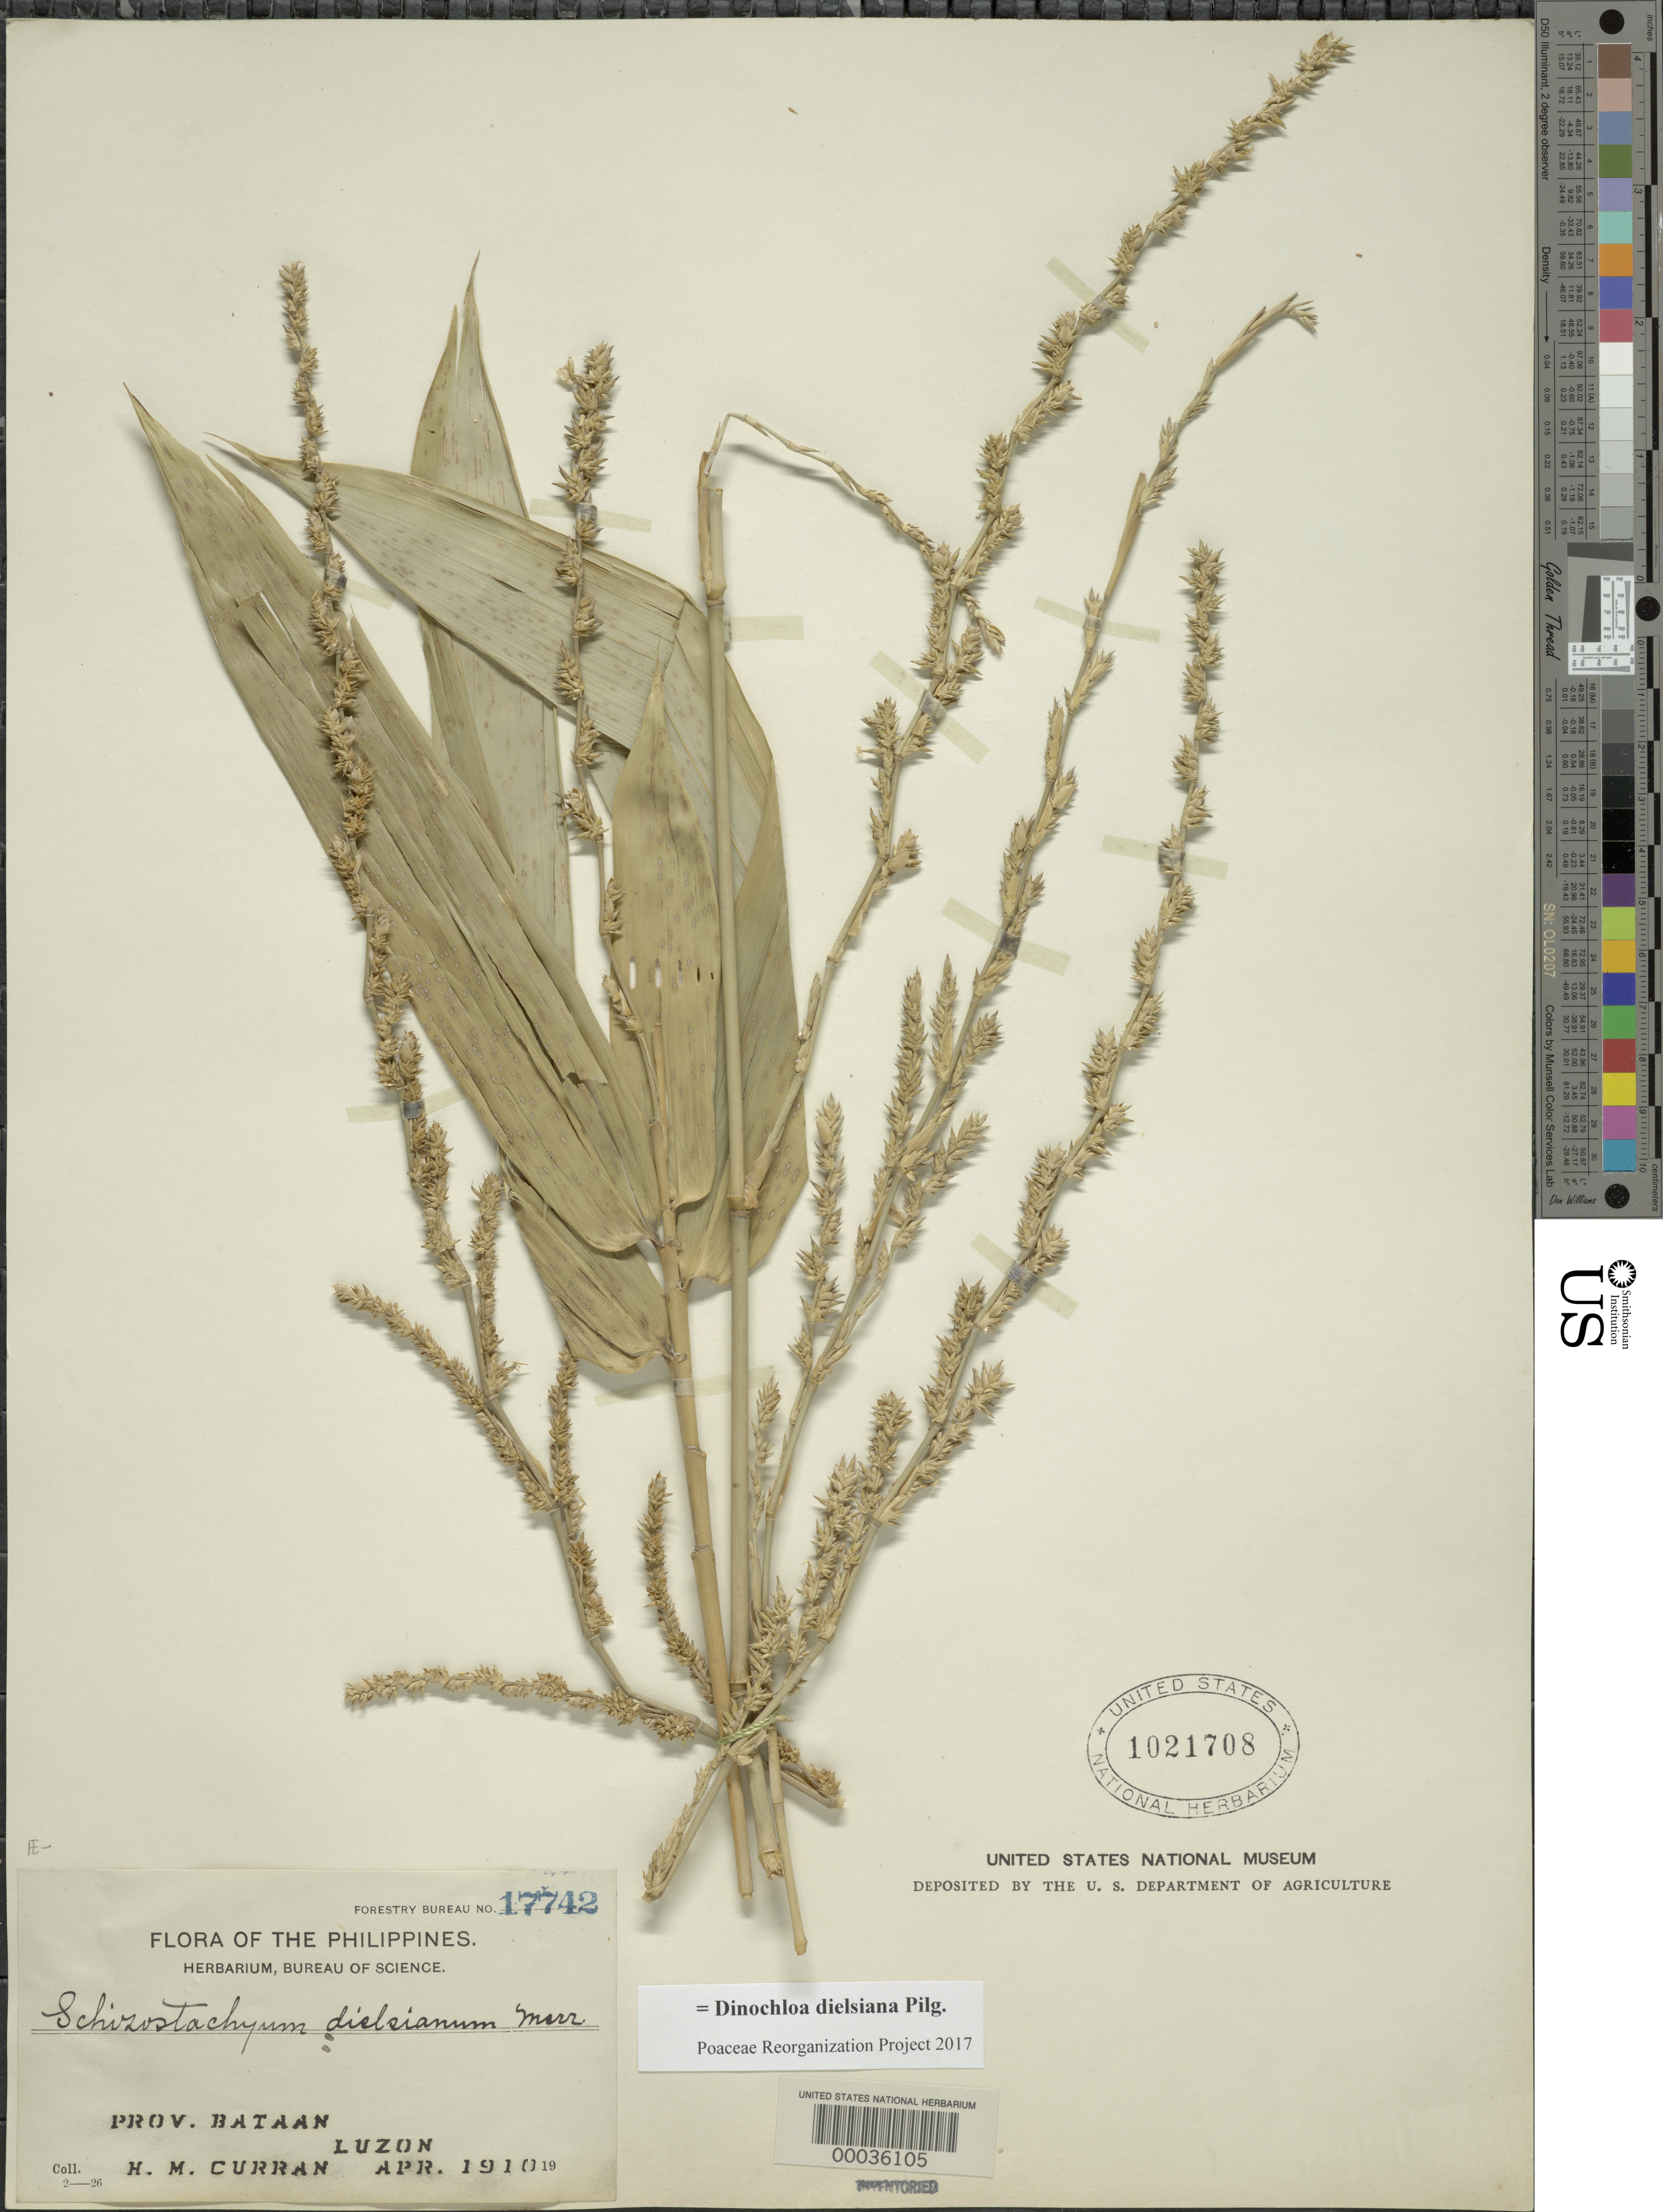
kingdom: Plantae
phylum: Tracheophyta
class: Liliopsida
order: Poales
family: Poaceae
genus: Dinochloa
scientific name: Dinochloa dielsiana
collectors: H. M. Curran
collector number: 17742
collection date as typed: Apr 1910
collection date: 1910-04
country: Philippines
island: Luzon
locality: Bataan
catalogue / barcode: US 1021708